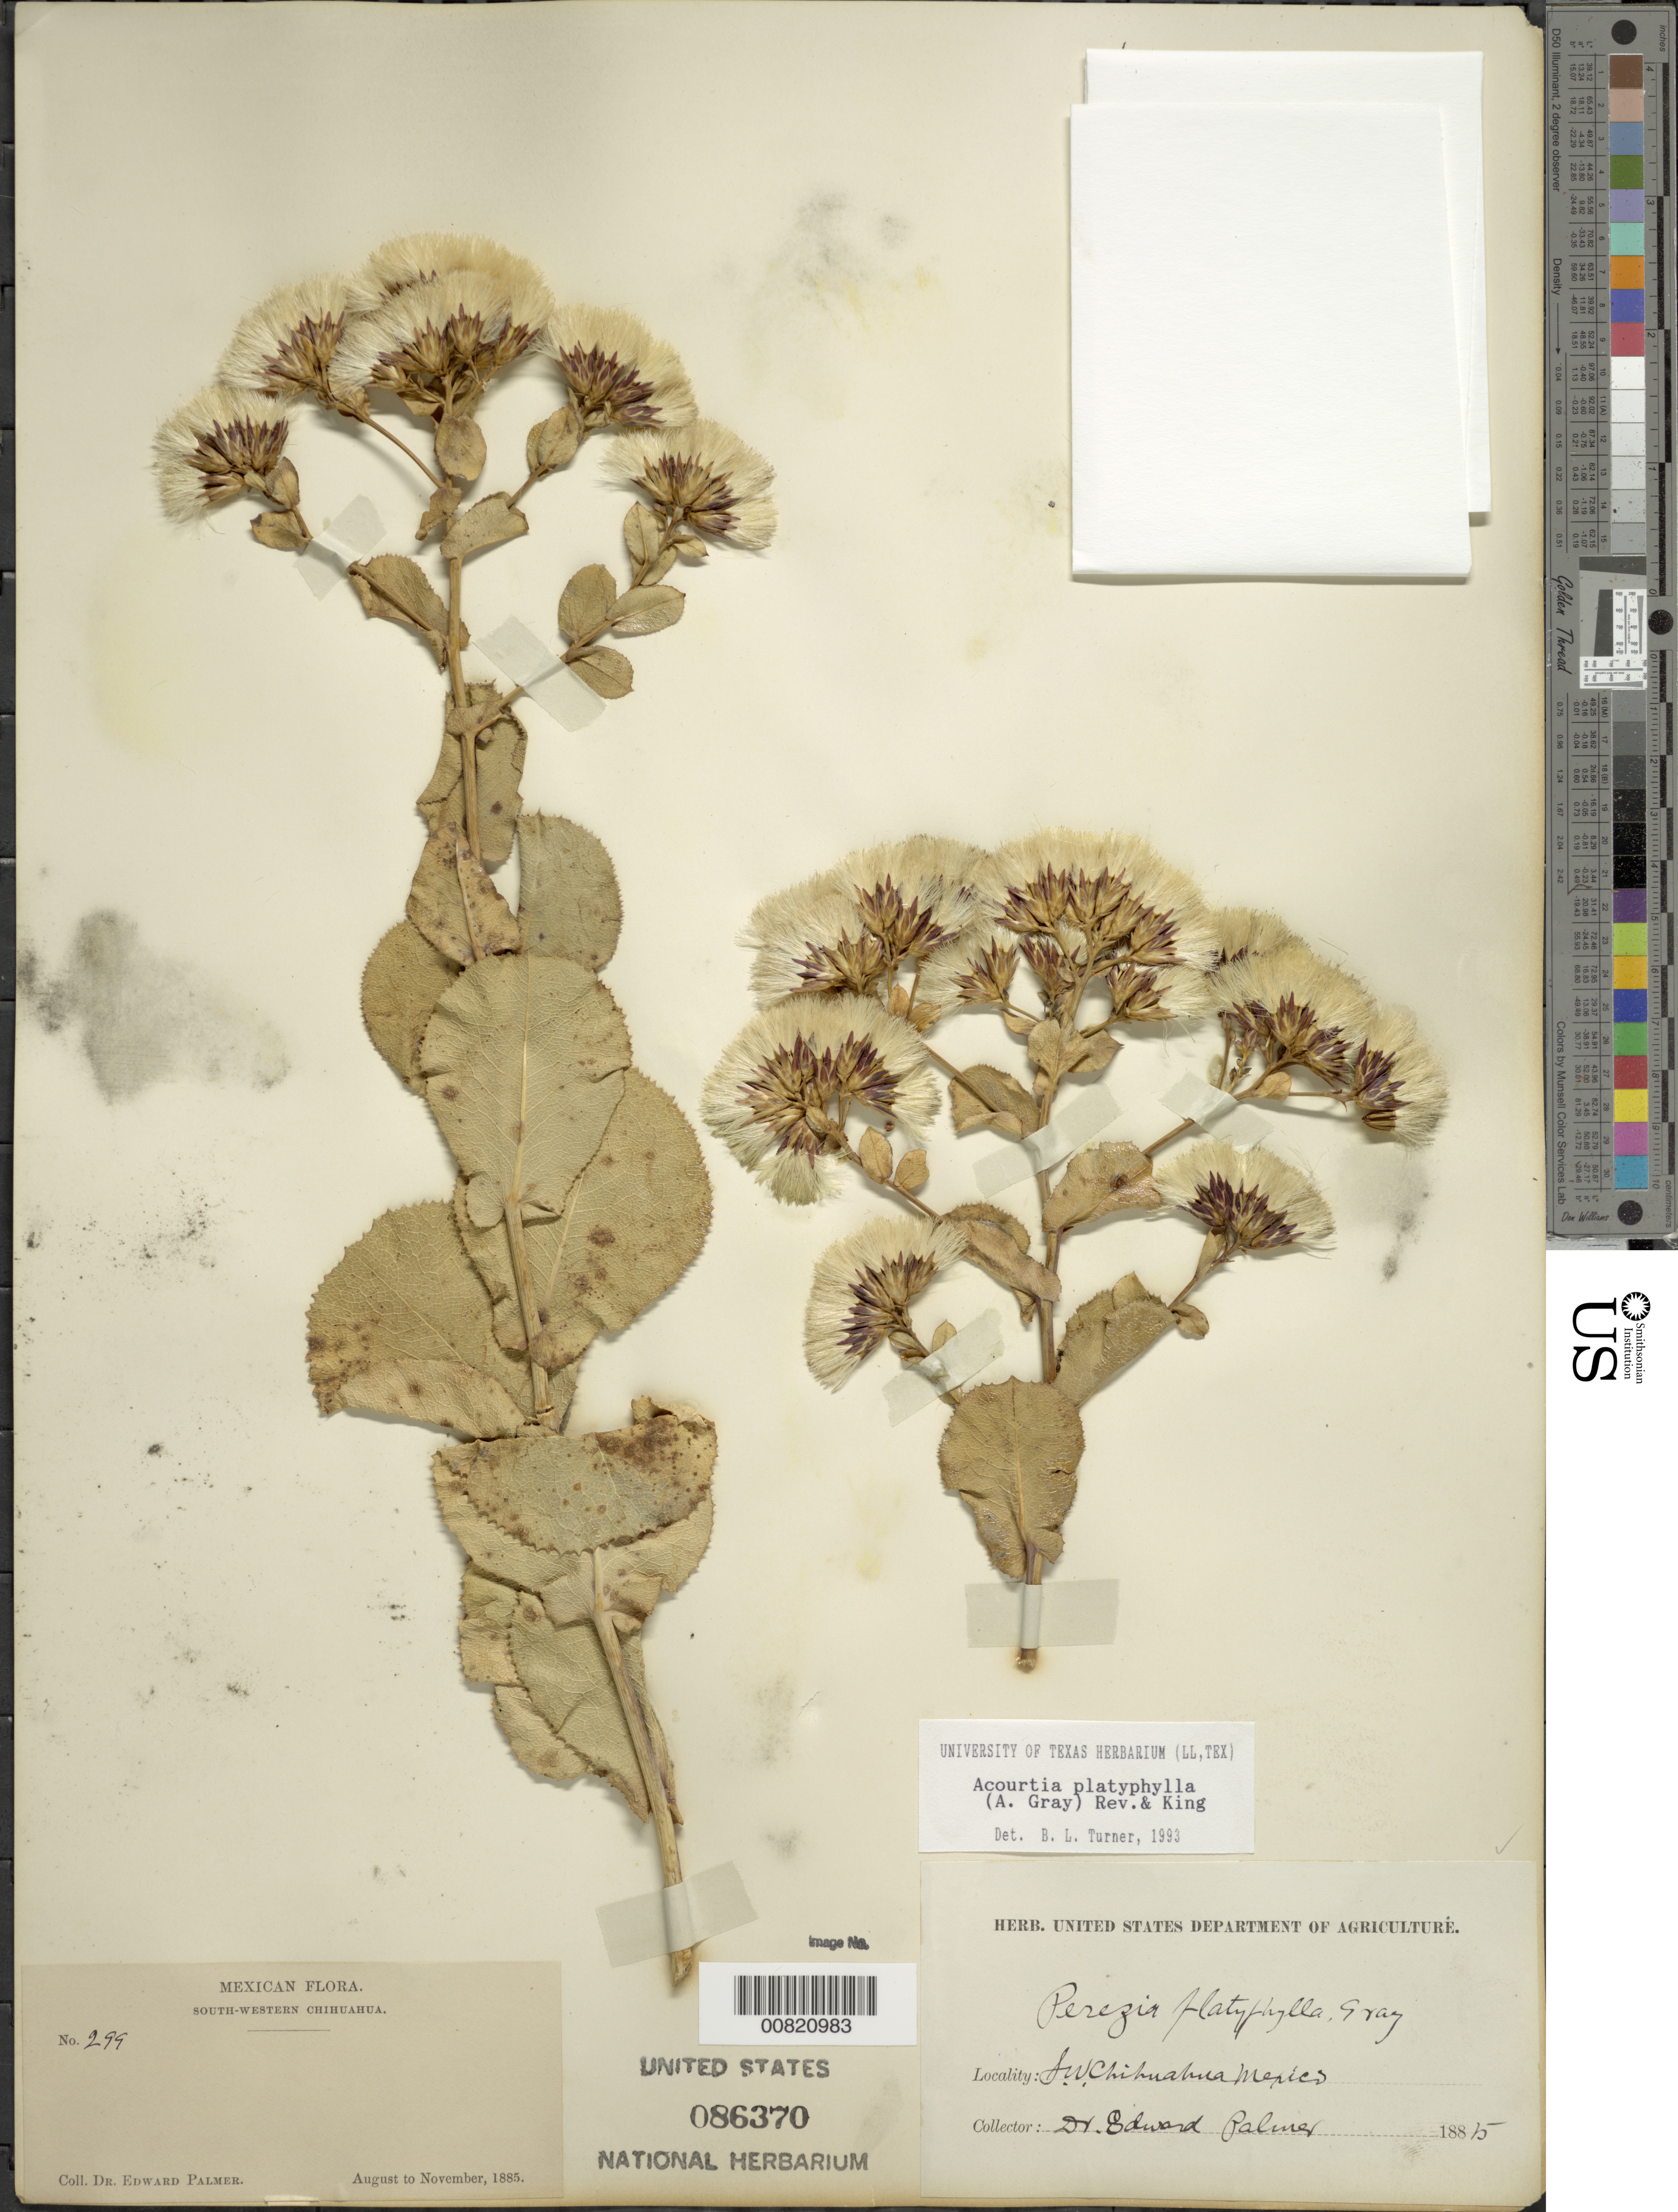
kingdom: Plantae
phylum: Tracheophyta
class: Magnoliopsida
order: Asterales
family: Asteraceae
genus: Acourtia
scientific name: Acourtia platyphylla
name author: (A. Gray) Reveal & R.M. King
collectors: E. Palmer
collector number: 299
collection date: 1885-08/1885-11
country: Mexico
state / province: Chihuahua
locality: South-Western Chihuahua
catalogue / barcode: US 86370